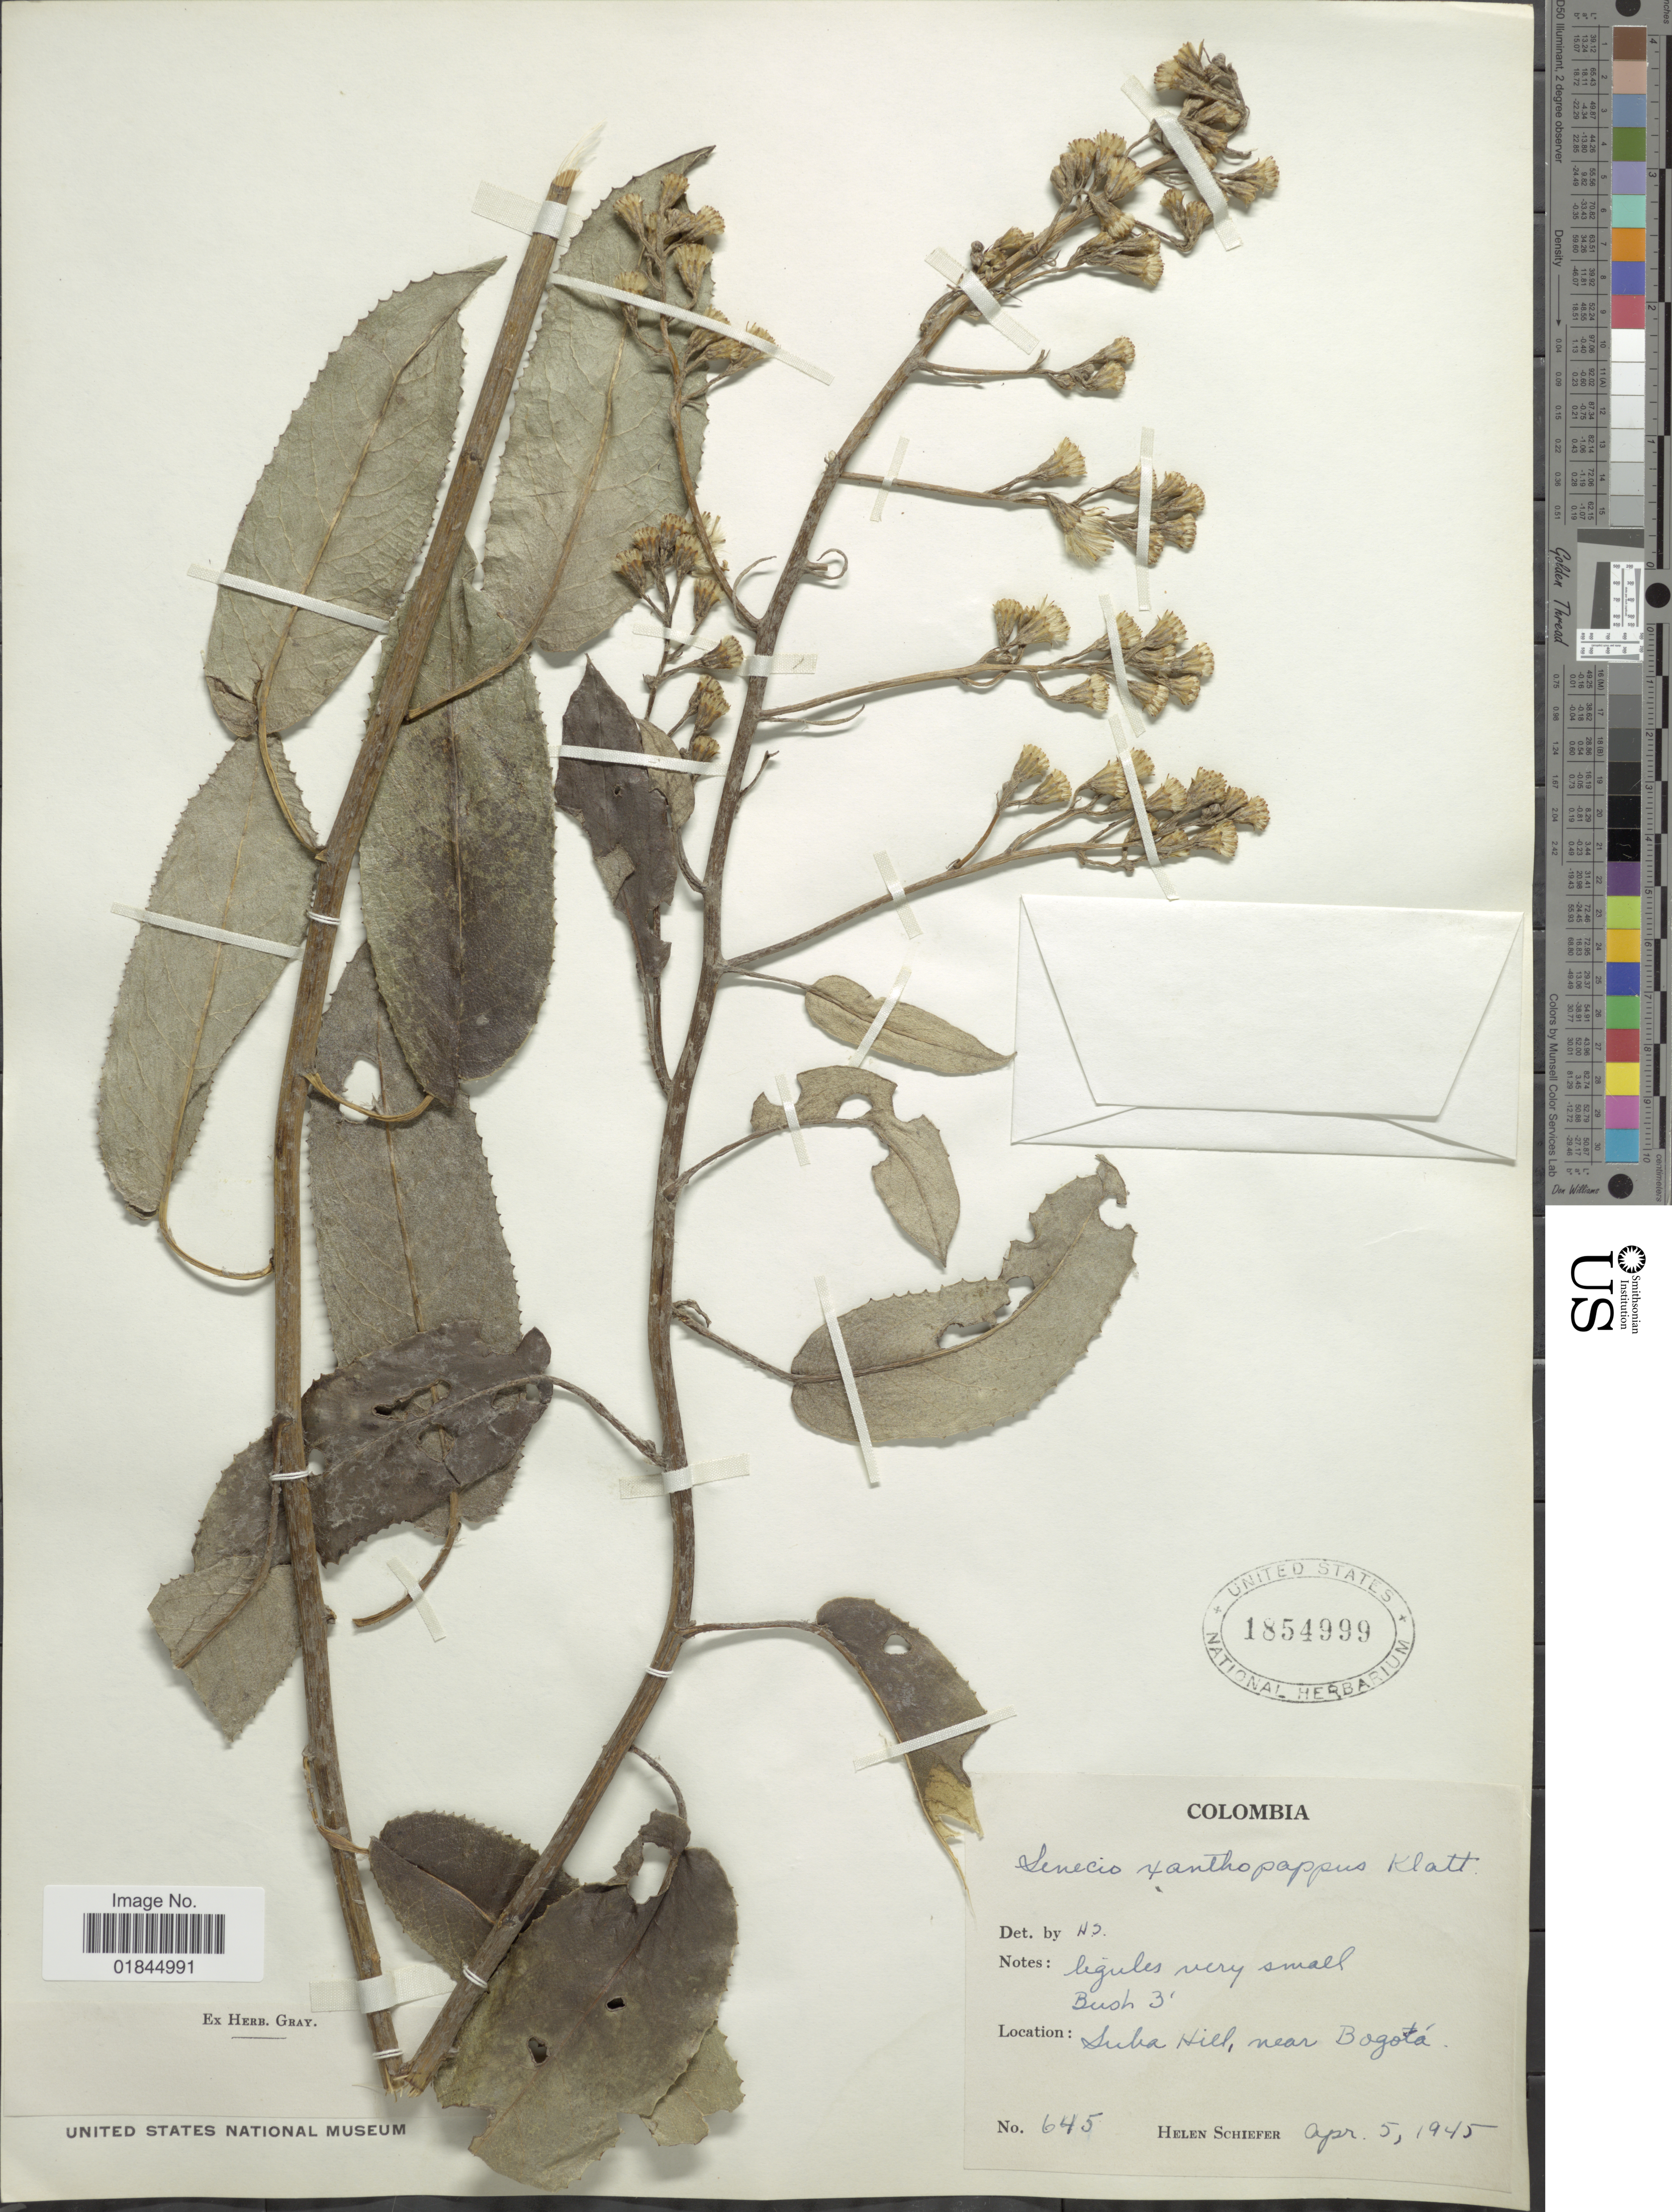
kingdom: Plantae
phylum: Tracheophyta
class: Magnoliopsida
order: Asterales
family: Asteraceae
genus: Pentacalia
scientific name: Pentacalia americana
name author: (L. f.) Cuatrec.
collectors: H. Schiefer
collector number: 645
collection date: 1945-04-05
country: Colombia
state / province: Bogota D.C.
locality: Suba Hill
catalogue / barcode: US 1854999